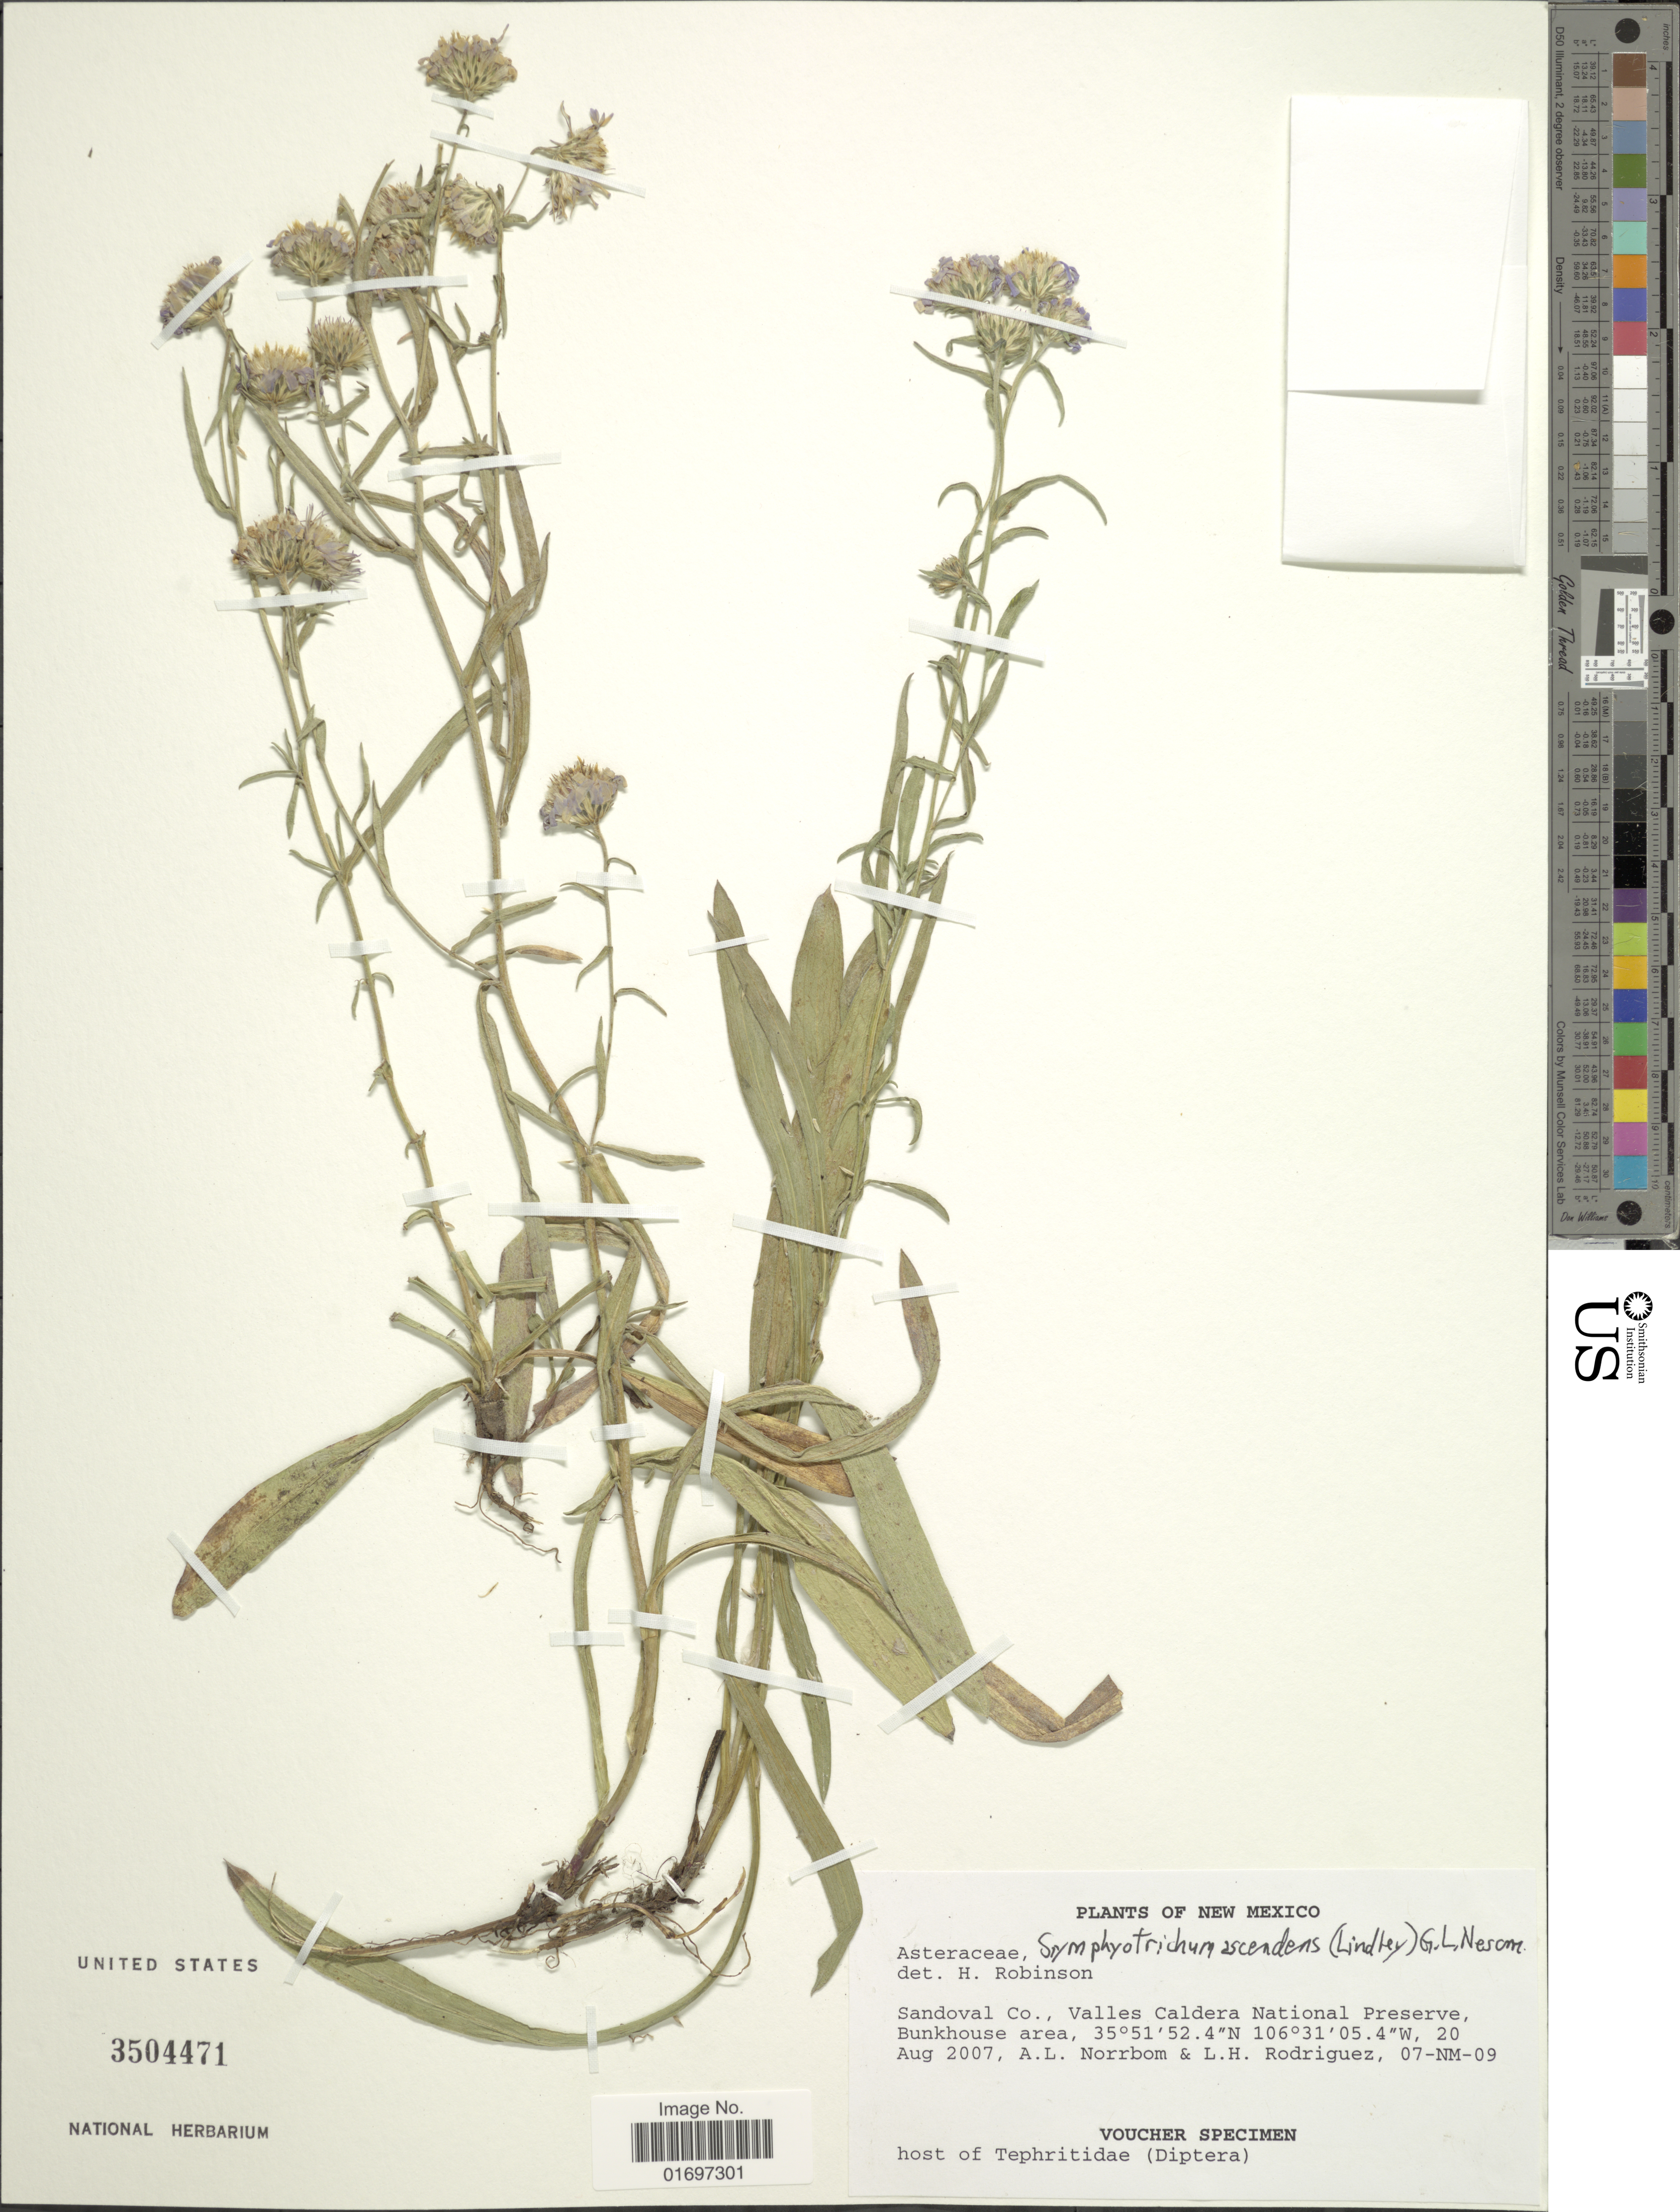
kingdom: Plantae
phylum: Tracheophyta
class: Magnoliopsida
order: Asterales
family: Asteraceae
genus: Symphyotrichum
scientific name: Symphyotrichum ascendens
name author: (Lindl.) G.L. Nesom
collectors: A. L. Norrbom & L. Rodriguez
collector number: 07-NM-09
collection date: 2007-08-20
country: United States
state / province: New Mexico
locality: New Mexico. Sandoval Co., Valles Caldera National Preserve, Bunkhouse area.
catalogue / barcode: US 3504471